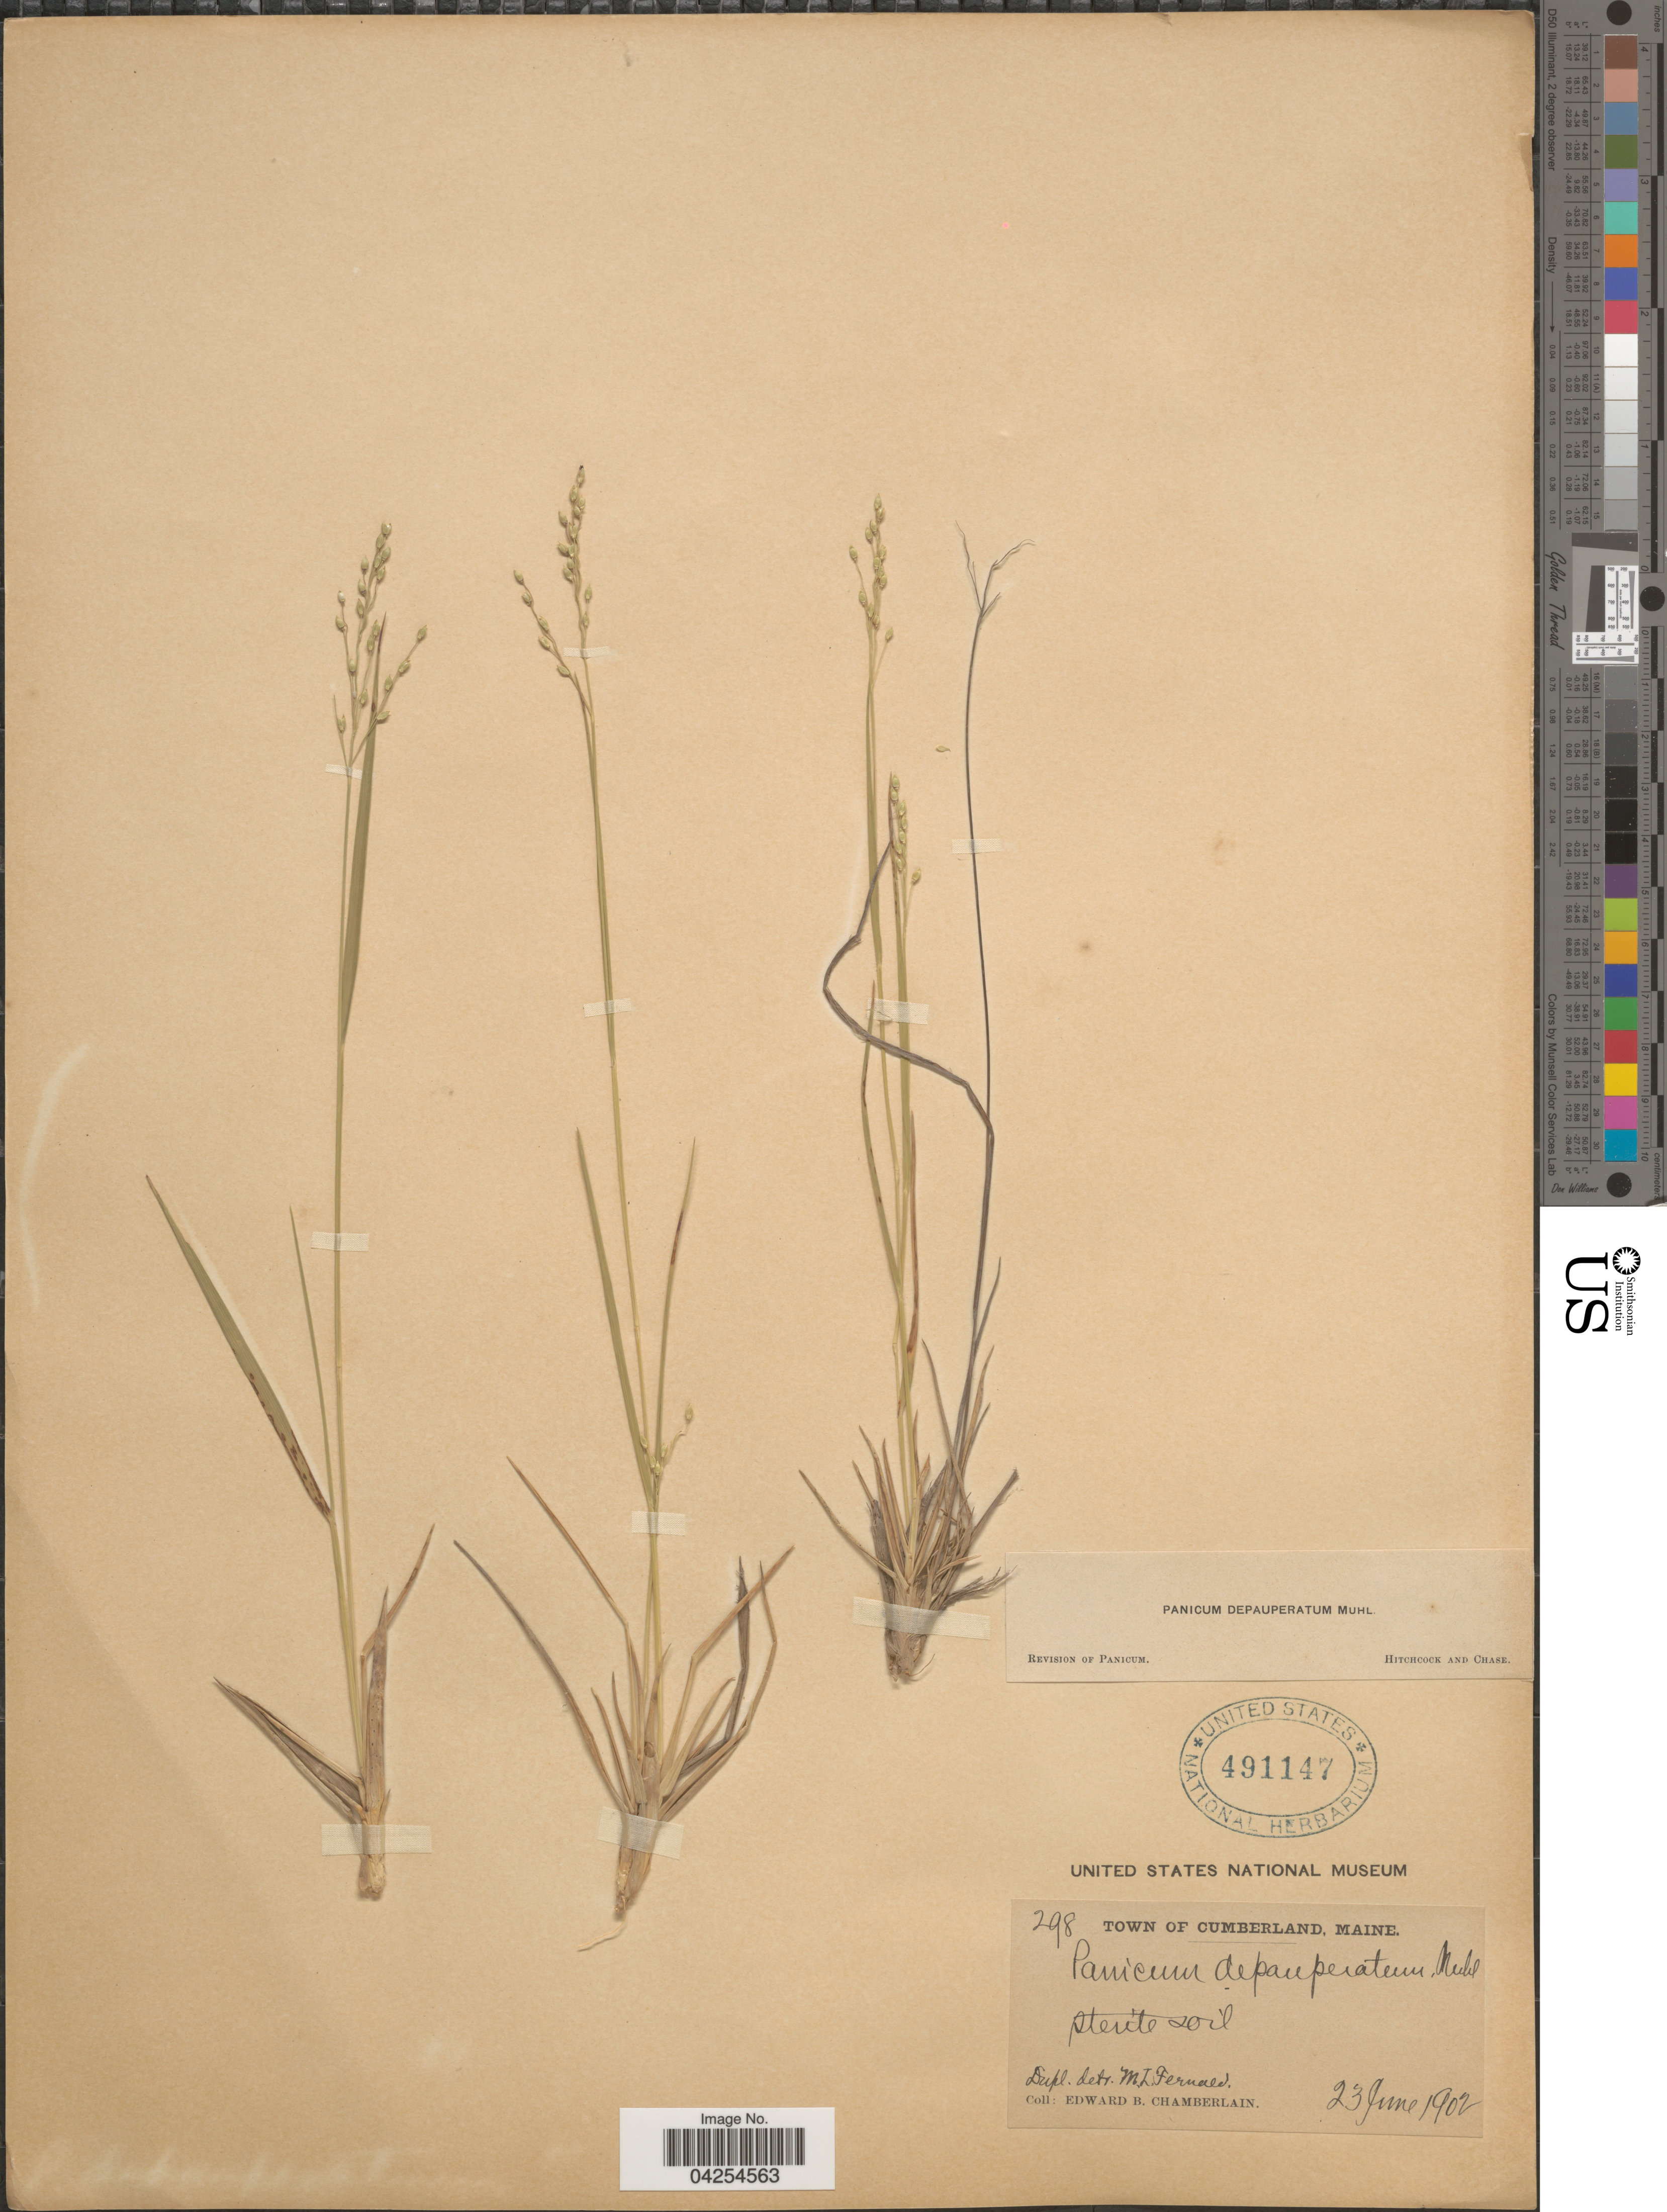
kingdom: Plantae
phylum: Tracheophyta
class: Liliopsida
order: Poales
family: Poaceae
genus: Dichanthelium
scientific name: Dichanthelium depauperatum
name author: (Muhl.) Gould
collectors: E. Chamberlain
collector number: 298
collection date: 1902-06-23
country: United States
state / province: Maine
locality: Town Of Cumberland.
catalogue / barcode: US 491147